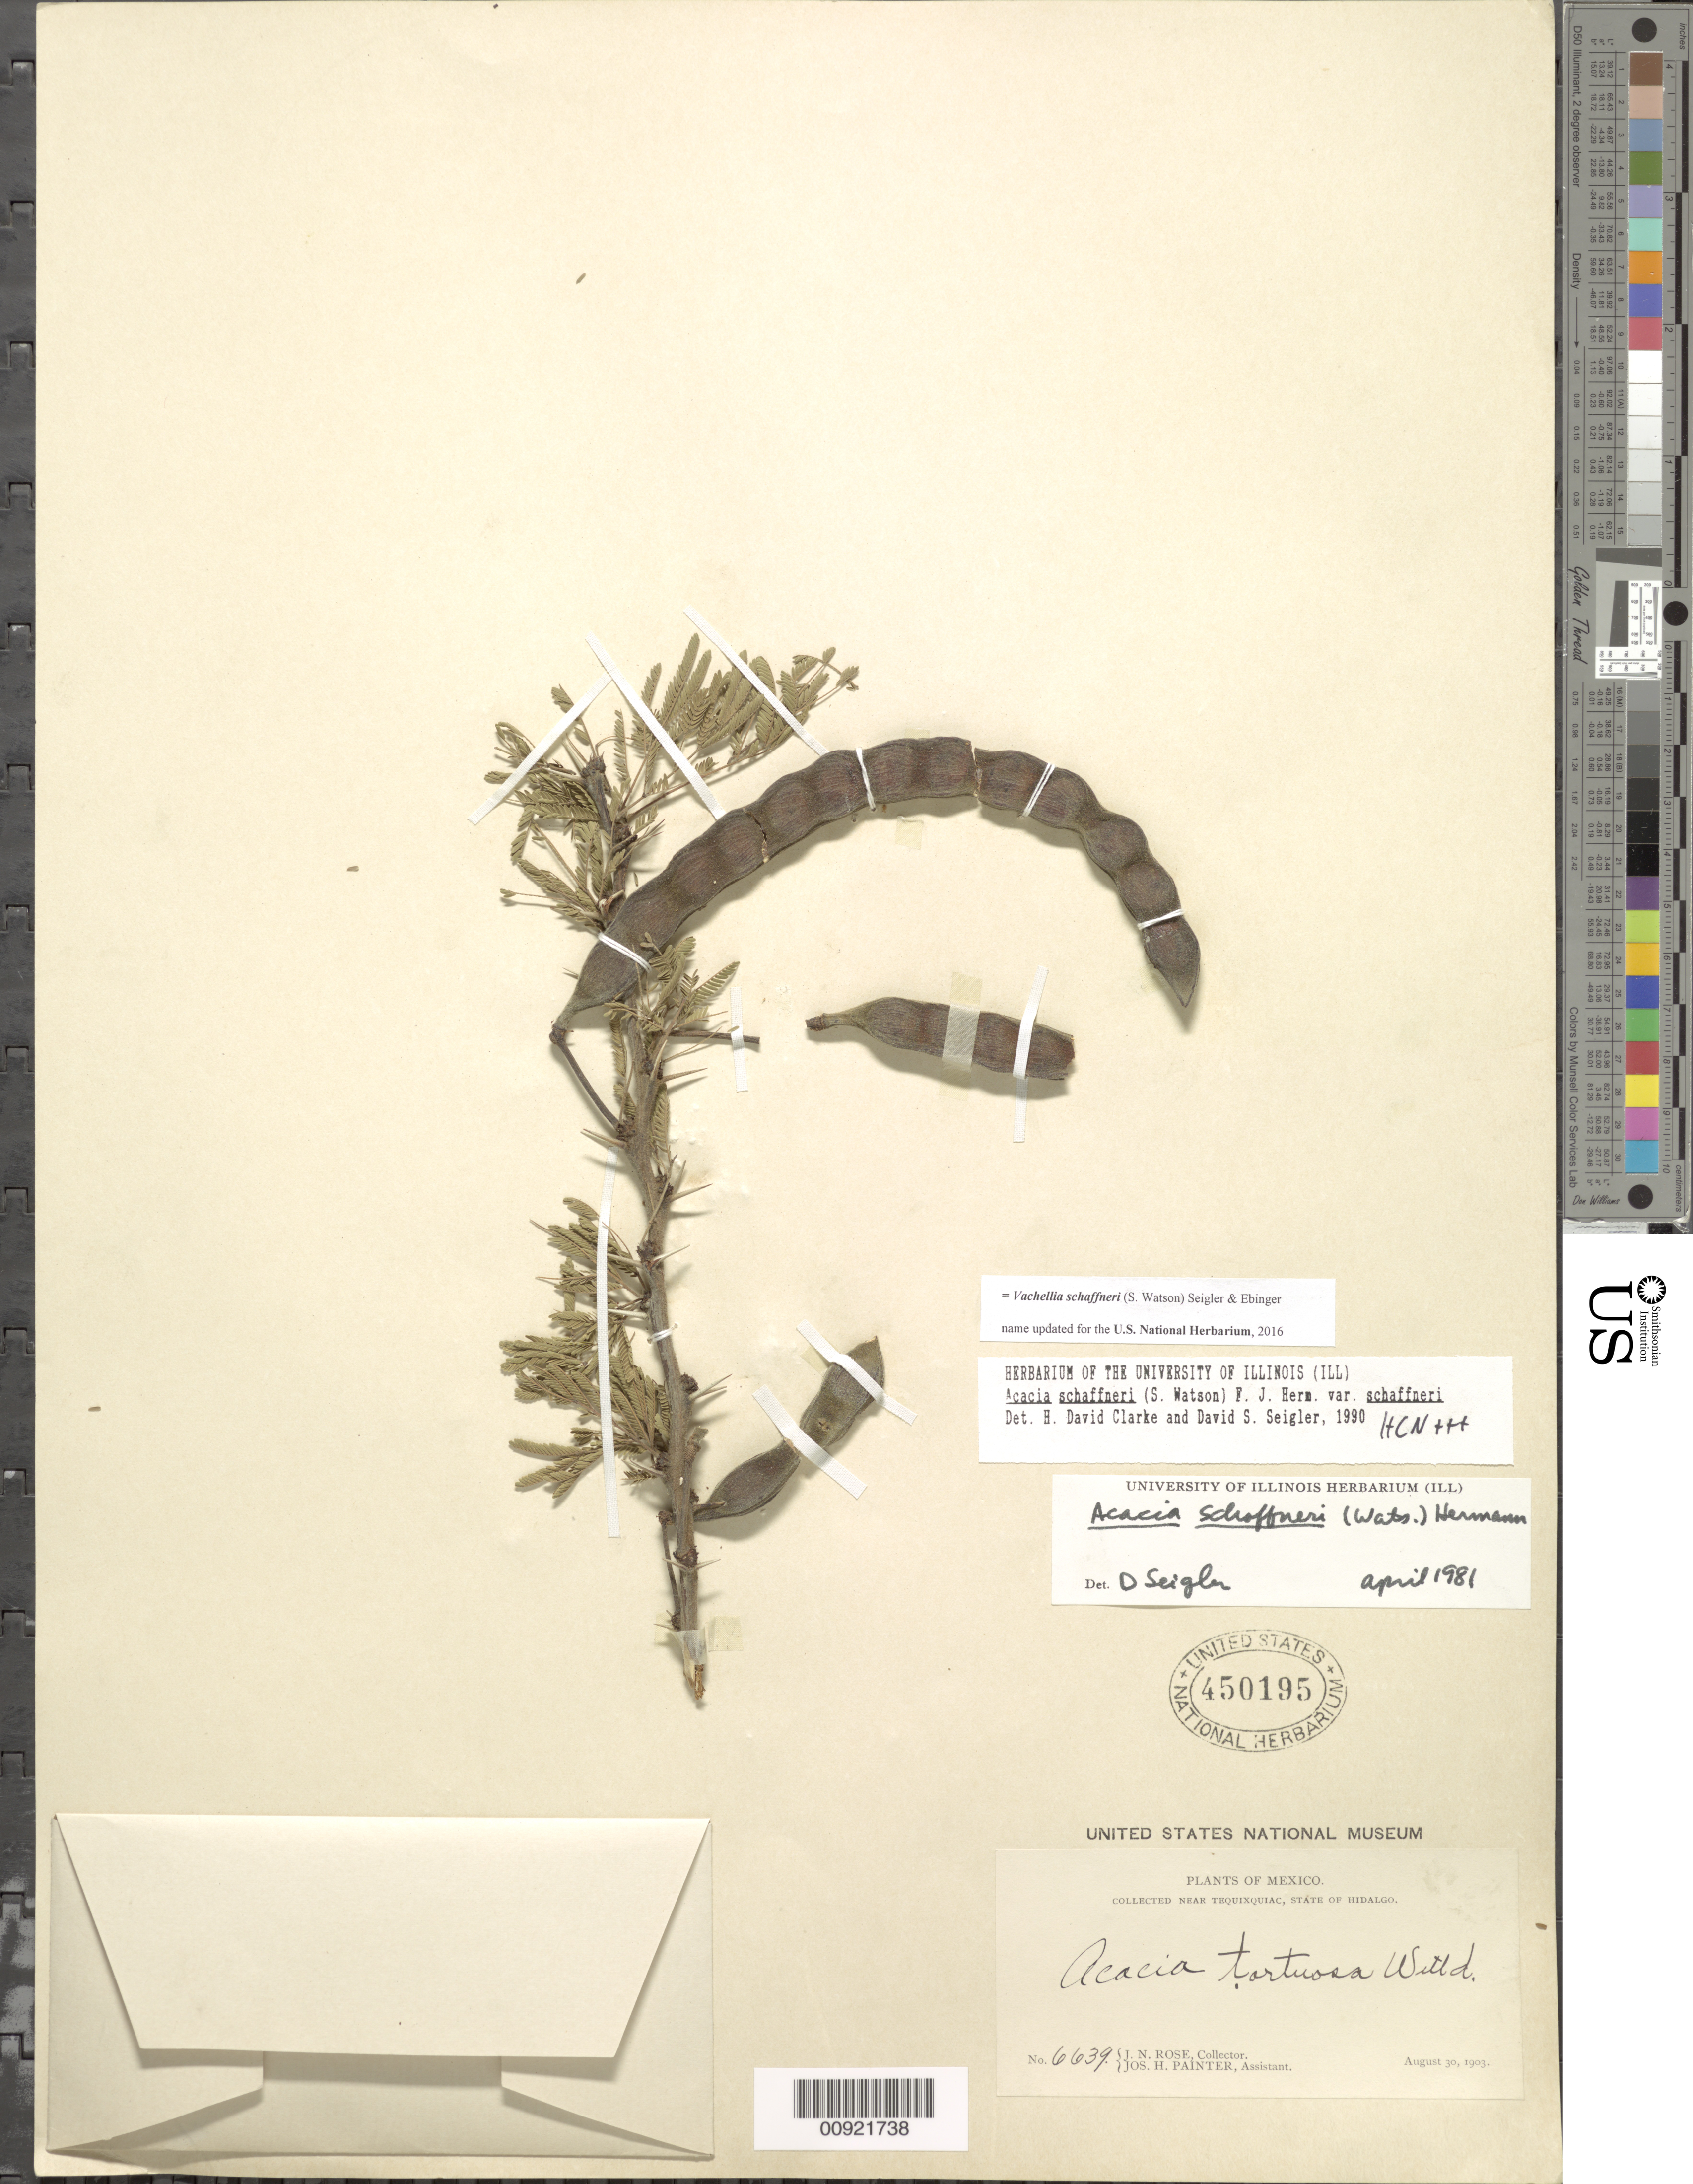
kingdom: Plantae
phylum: Tracheophyta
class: Magnoliopsida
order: Fabales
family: Fabaceae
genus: Vachellia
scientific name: Vachellia schaffneri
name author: (S. Watson) Seigler & Ebinger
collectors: J. N. Rose & J. H. Painter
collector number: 6639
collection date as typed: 30 Aug 1903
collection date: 1903-08-30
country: Mexico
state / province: Hidalgo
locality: Near Tequixquiac, State of Hidalgo.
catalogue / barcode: US 450195